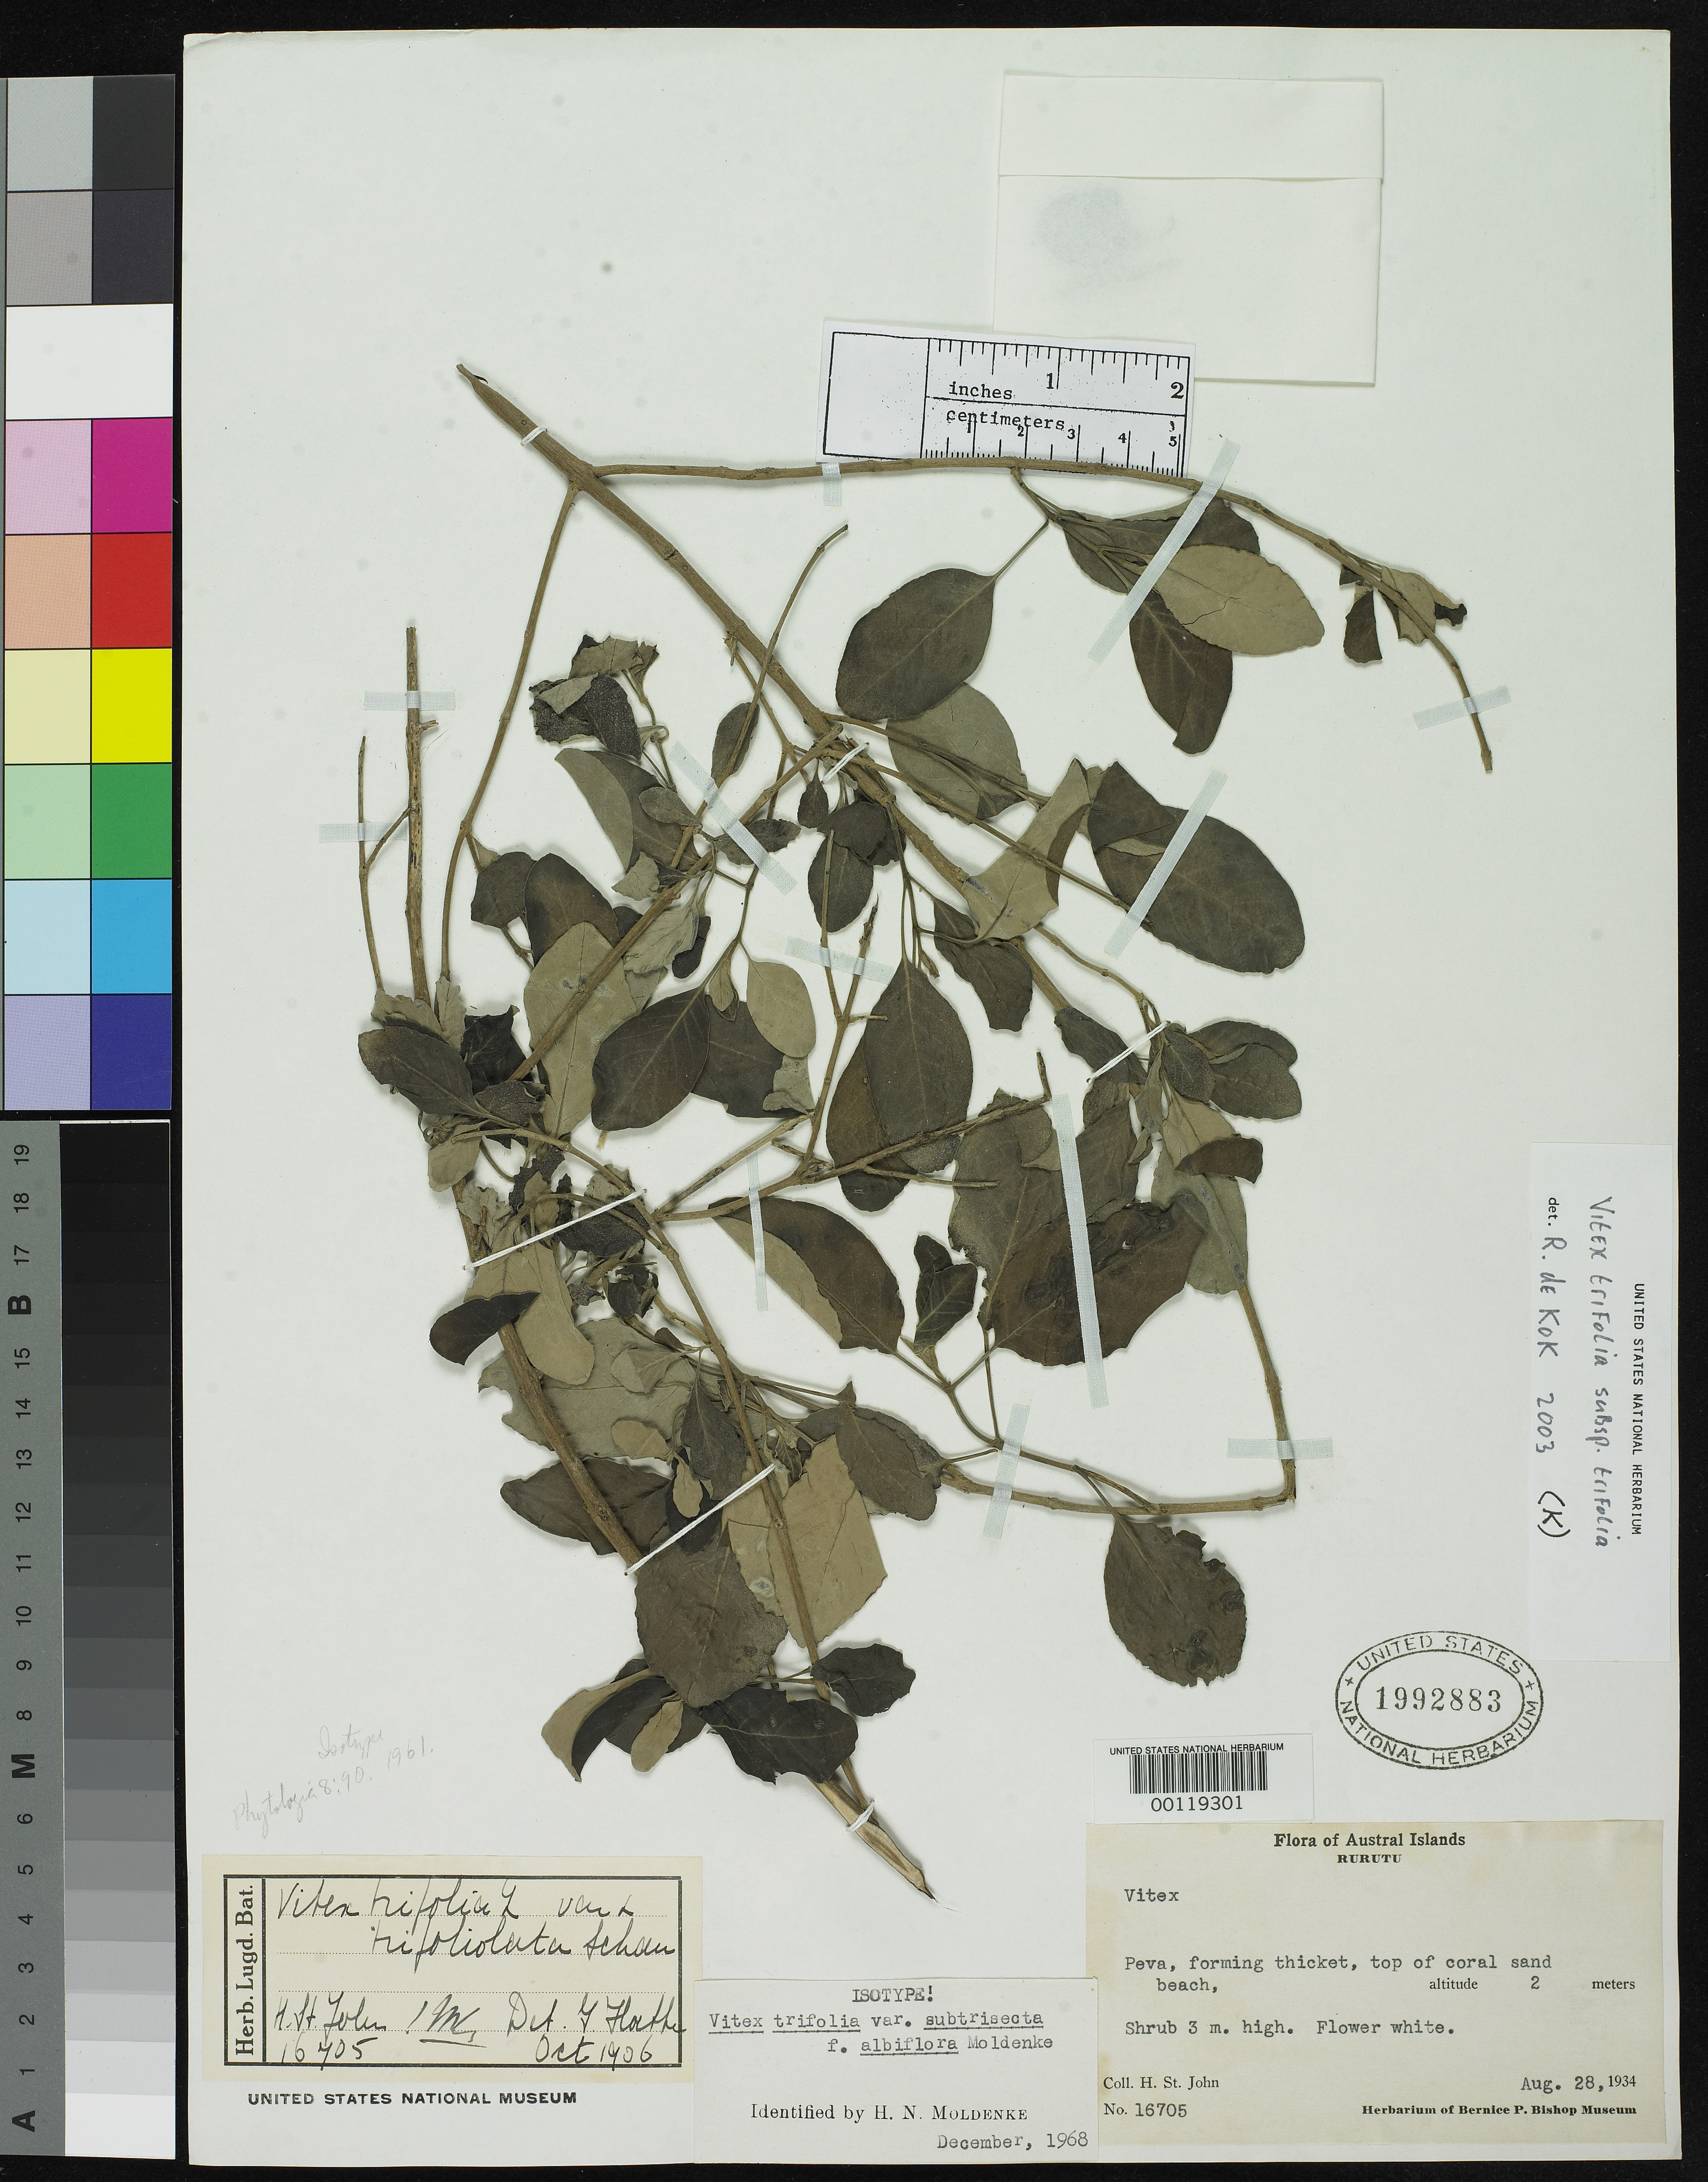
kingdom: Plantae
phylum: Tracheophyta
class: Magnoliopsida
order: Lamiales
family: Lamiaceae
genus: Vitex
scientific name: Vitex trifolia f. albiflora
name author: Moldenke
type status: Isotype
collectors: H. St. John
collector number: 16705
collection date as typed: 28 Aug 1934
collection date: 1934-08-28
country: French Polynesia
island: Rurutu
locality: Peva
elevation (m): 2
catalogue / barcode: US 1992883